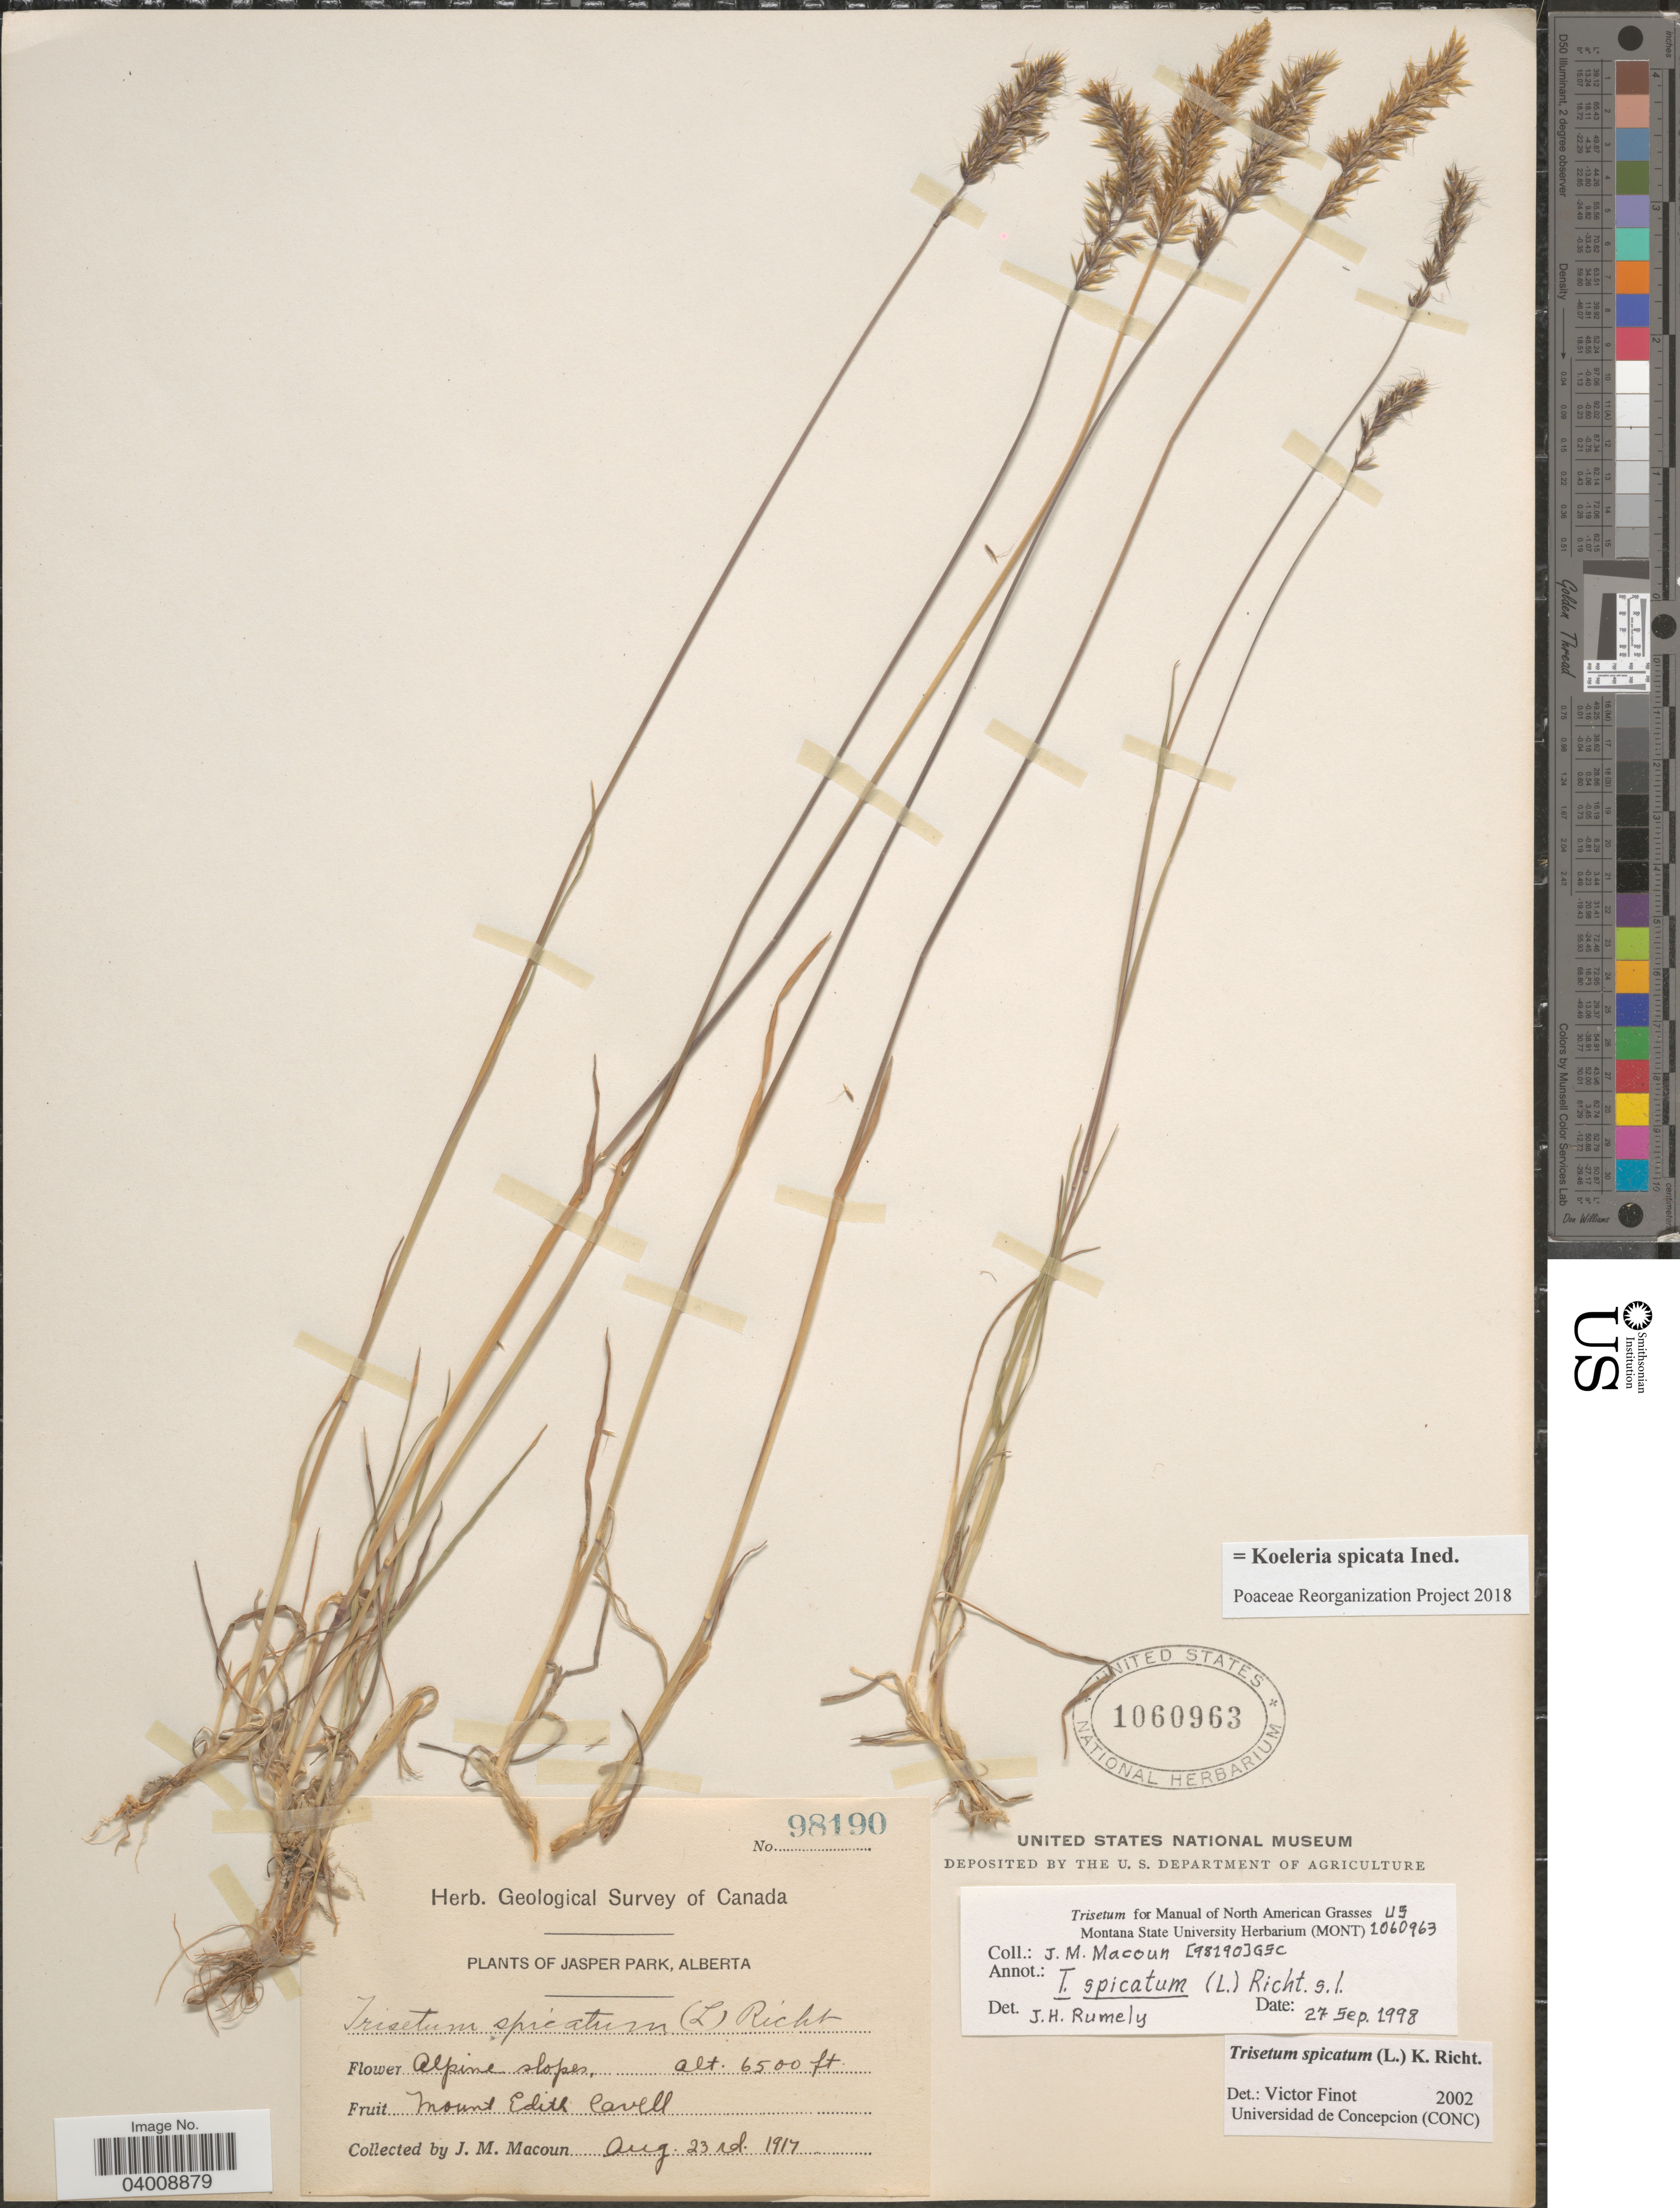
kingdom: Plantae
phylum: Tracheophyta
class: Liliopsida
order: Poales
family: Poaceae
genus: Koeleria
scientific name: Koeleria spicata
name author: (L.) Barberá et al.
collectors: J. M. Macoun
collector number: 98190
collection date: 1917-08-23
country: Canada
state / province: Alberta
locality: Jasper Park. Mount Edith Cavell.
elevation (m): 1981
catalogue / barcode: US 1060963